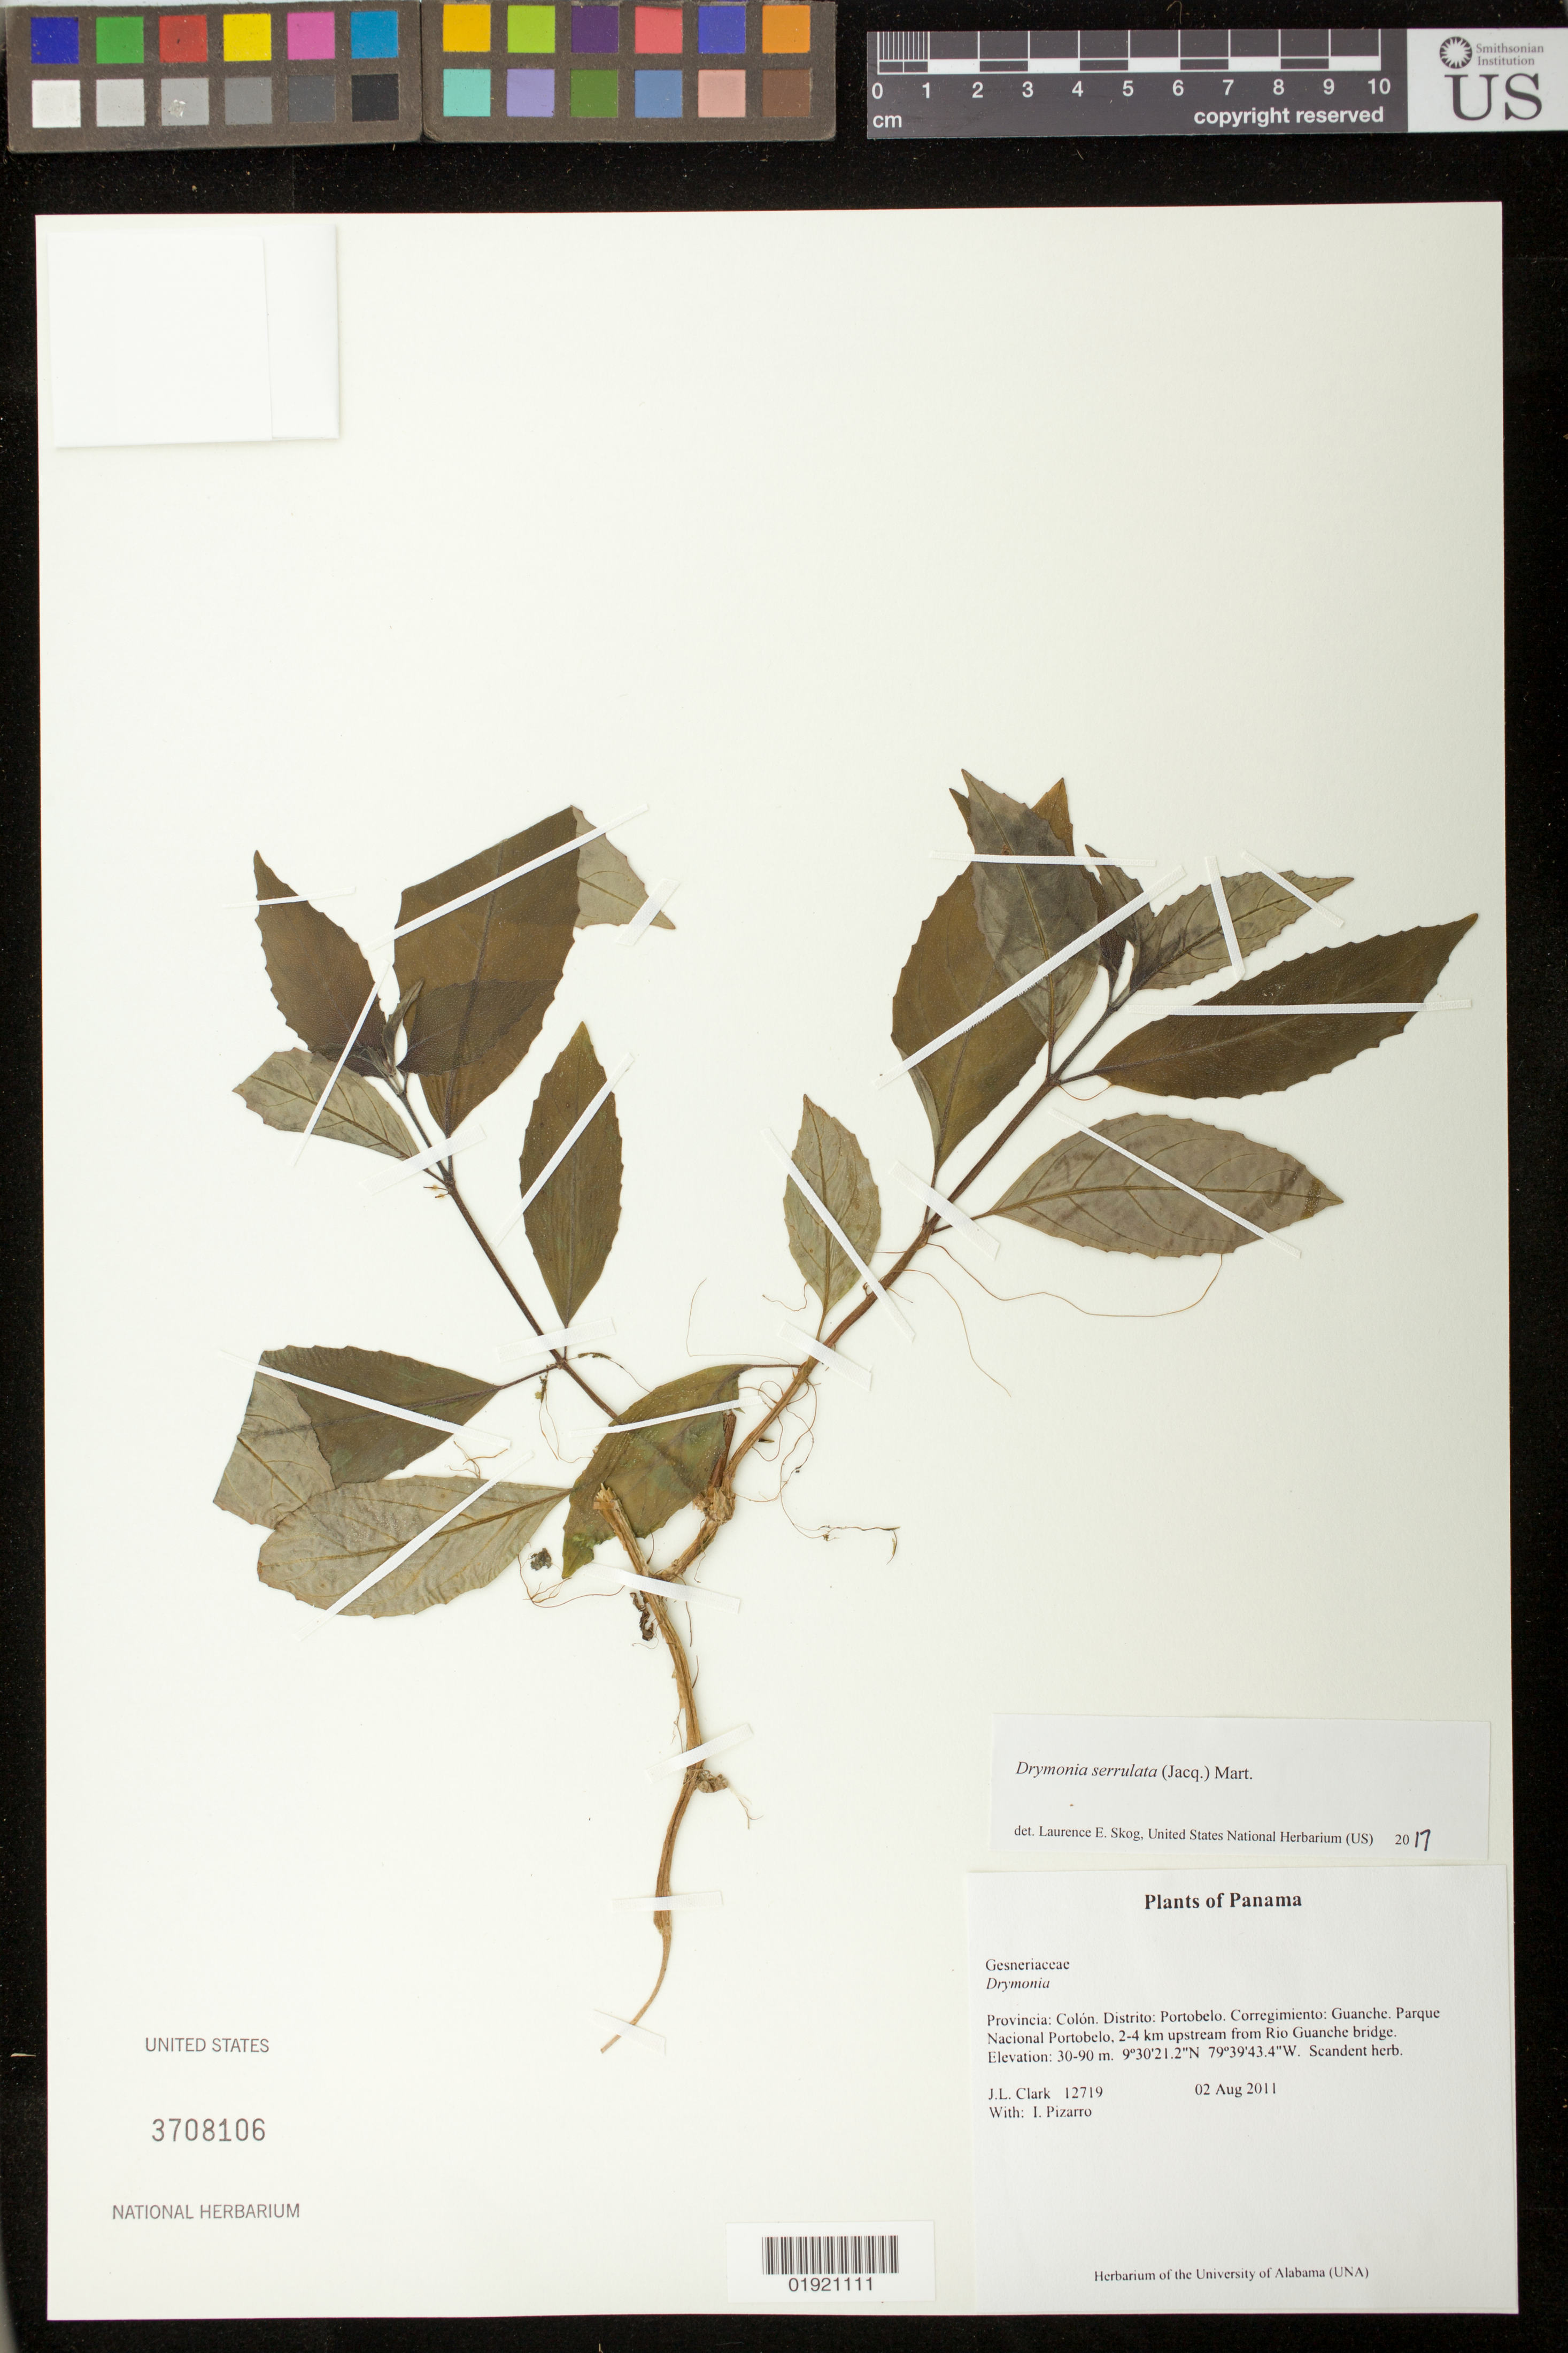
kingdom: Plantae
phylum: Tracheophyta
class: Magnoliopsida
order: Lamiales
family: Gesneriaceae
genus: Drymonia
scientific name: Drymonia serrulata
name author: (Jacq.) Mart.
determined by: Skog, Laurence E.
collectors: J. L. Clark & I. Pizarro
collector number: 12719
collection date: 2011-08-02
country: Panama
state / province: Colón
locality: Distrito: Portobelo. Corregimiento: Guanche. Parque Nacional Portobelo, 2-4 km upstream from Rio Guanche bridge.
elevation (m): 30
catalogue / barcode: US 3708106